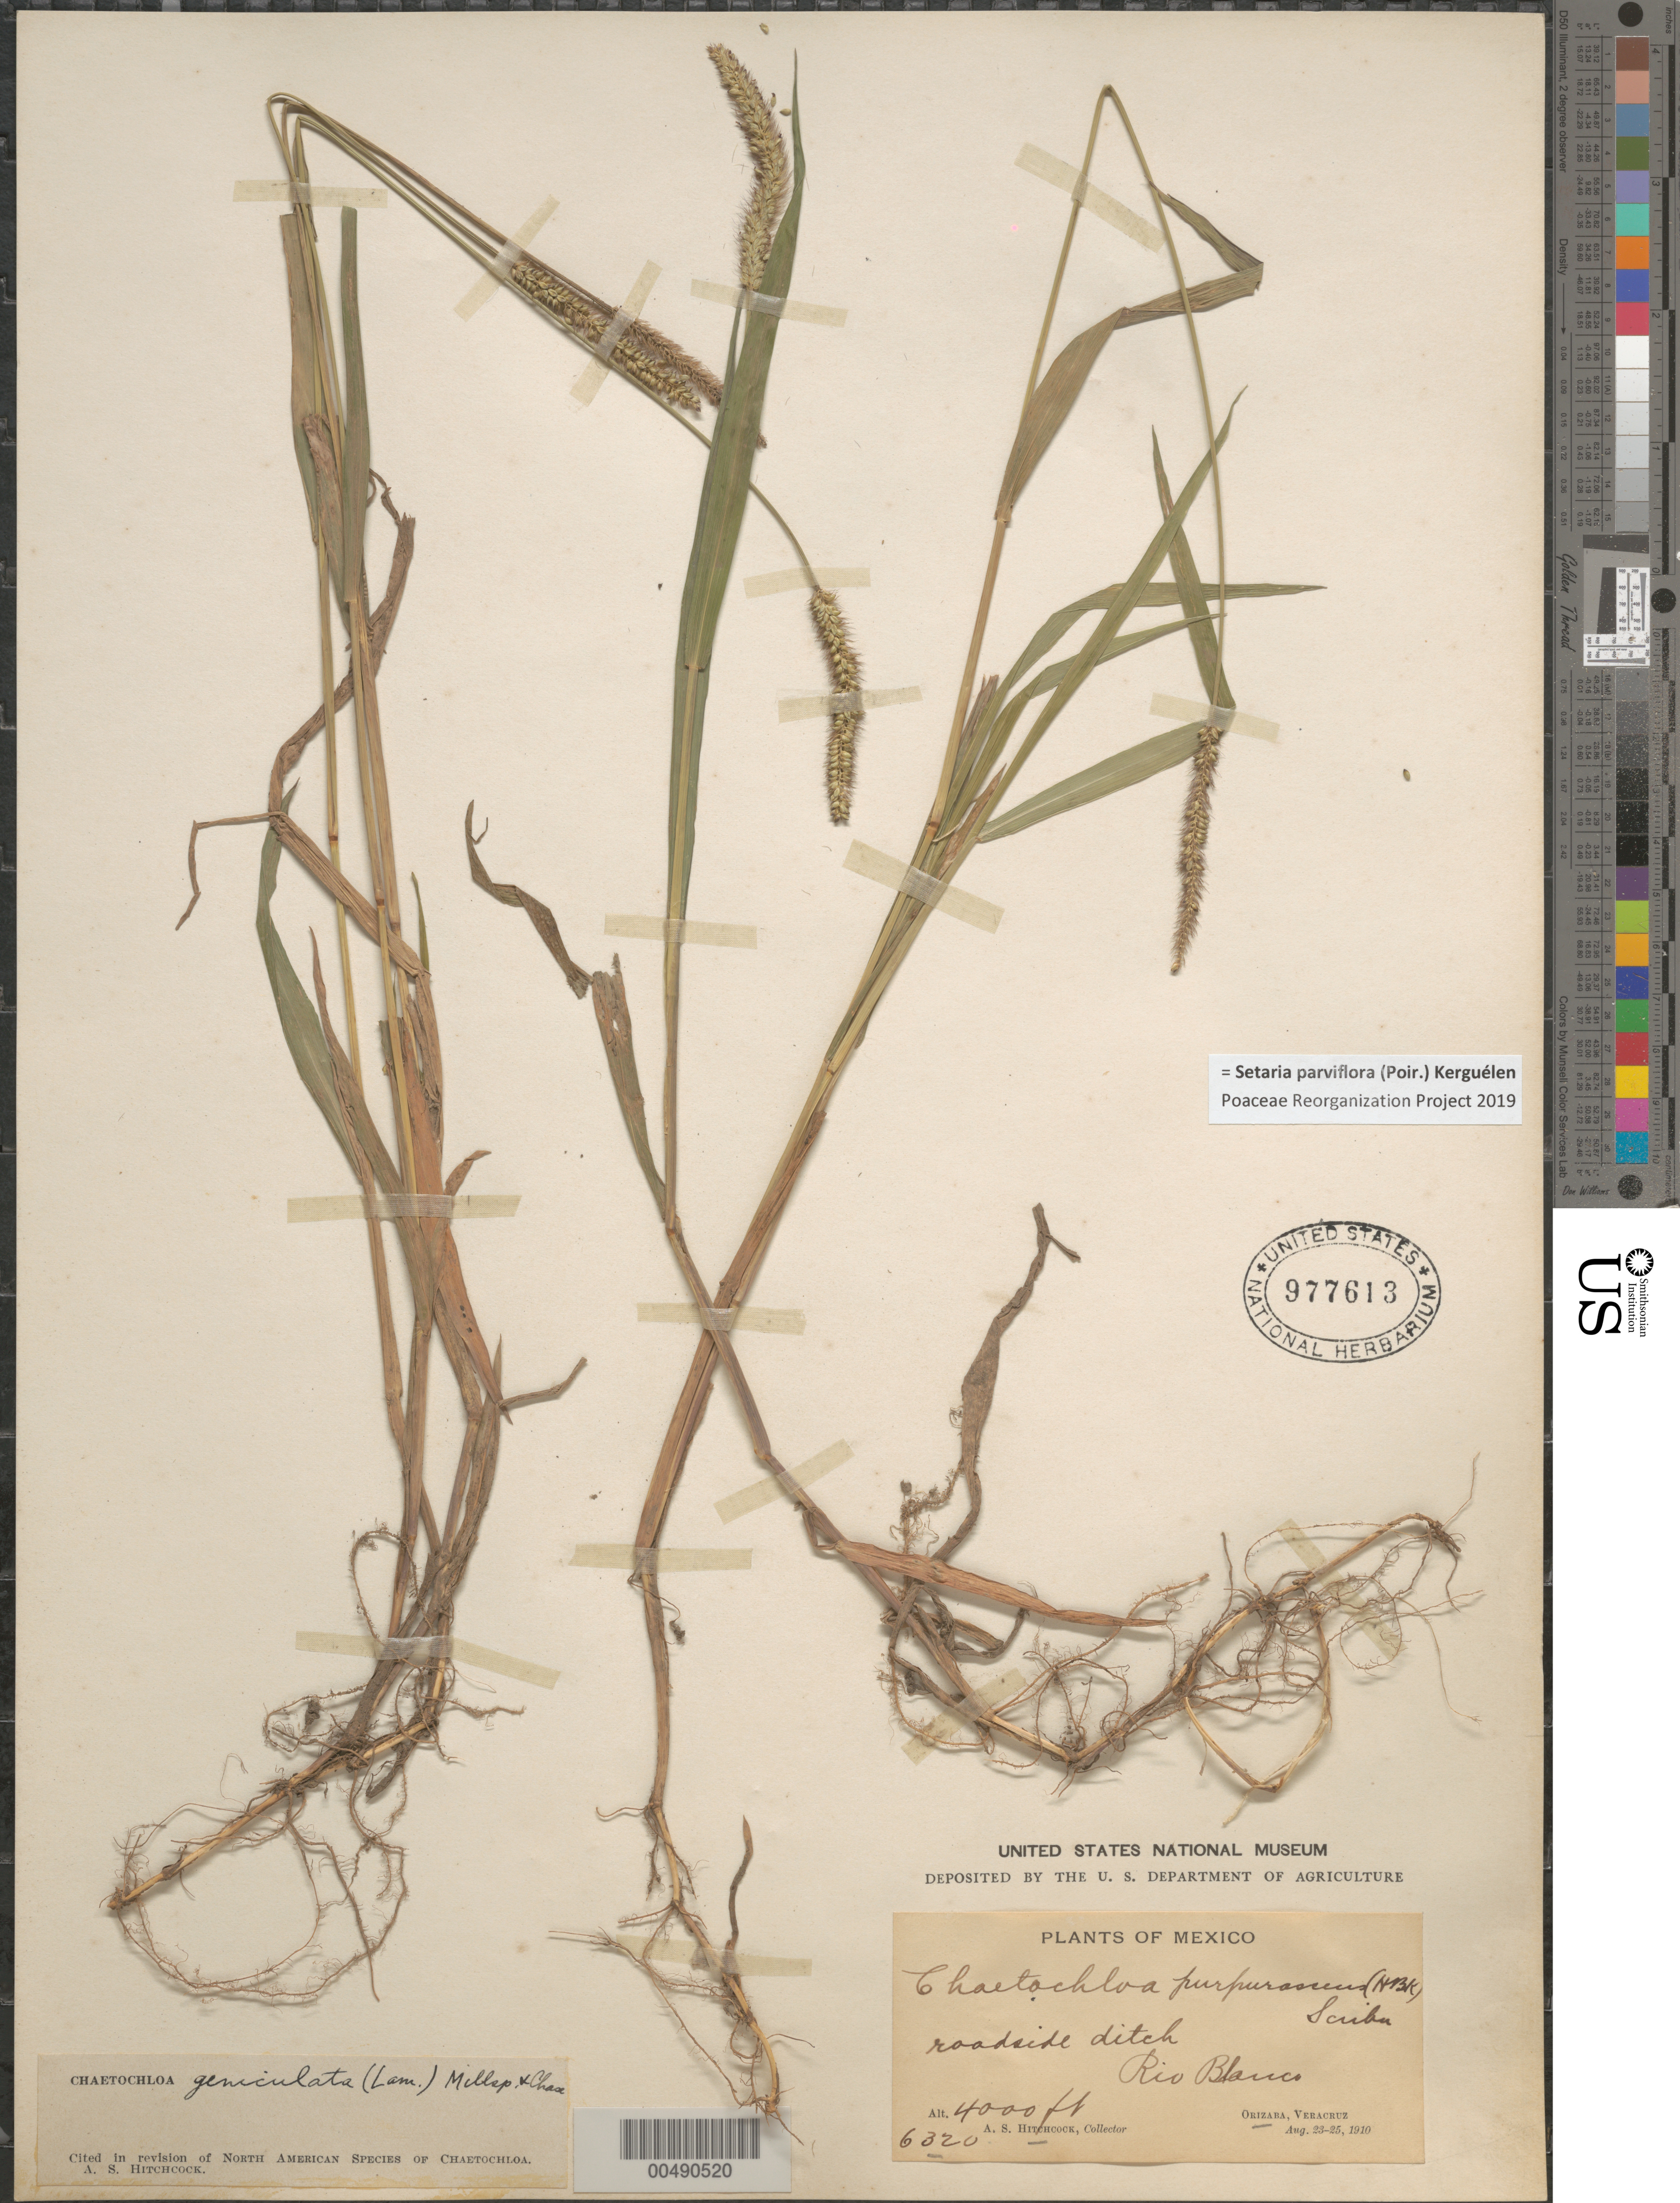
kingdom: Plantae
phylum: Tracheophyta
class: Liliopsida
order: Poales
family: Poaceae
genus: Setaria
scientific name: Setaria parviflora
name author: (Poir.) Kerguélen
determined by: Poaceae Reorganization Project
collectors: A. S. Hitchcock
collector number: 6320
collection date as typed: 23 Aug 1910 to 25 Aug 1910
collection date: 1910-08-23/1910-08-25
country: Mexico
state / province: Veracruz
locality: Orizaba, Rio Blanco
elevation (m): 1219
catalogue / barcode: US 977613